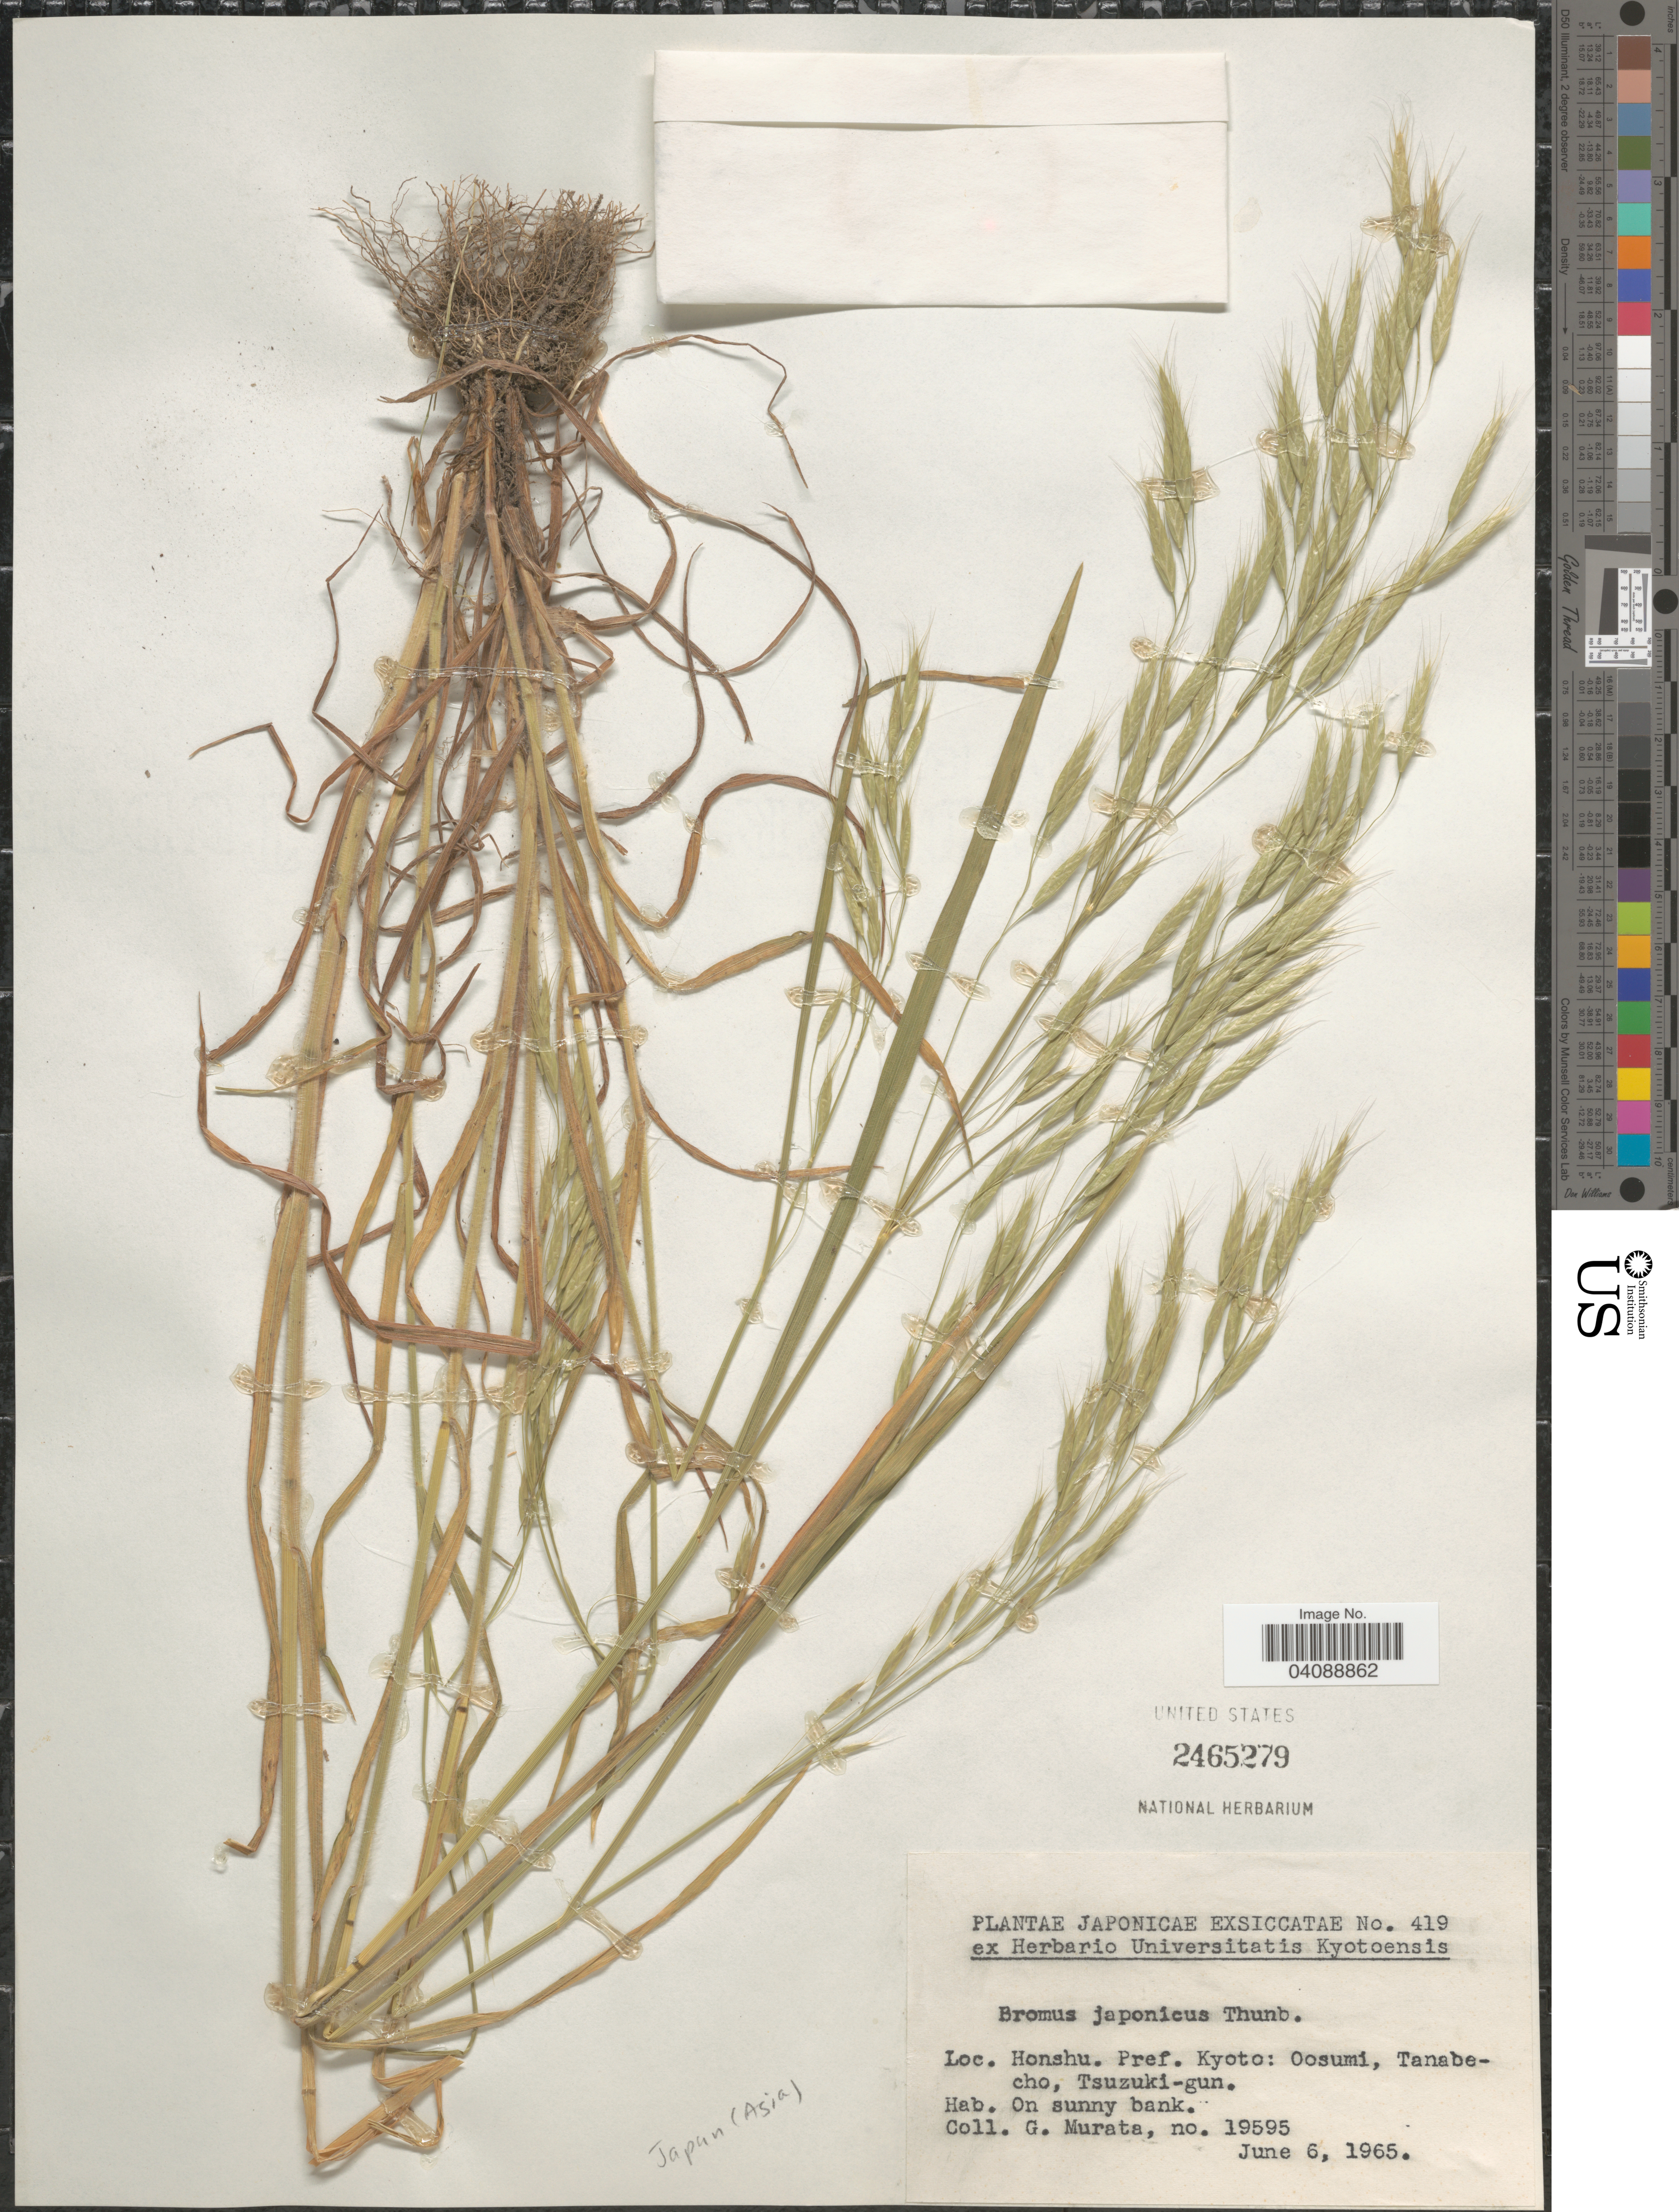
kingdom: Plantae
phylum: Tracheophyta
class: Liliopsida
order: Poales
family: Poaceae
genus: Bromus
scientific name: Bromus japonicus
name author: Houtt.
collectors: G. Murata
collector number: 19595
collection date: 1965-06-06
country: Japan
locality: Honshu. Pref. Kyoto: Oosumi, Tanabecho, Tsuzuki-gun.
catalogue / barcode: US 2465279